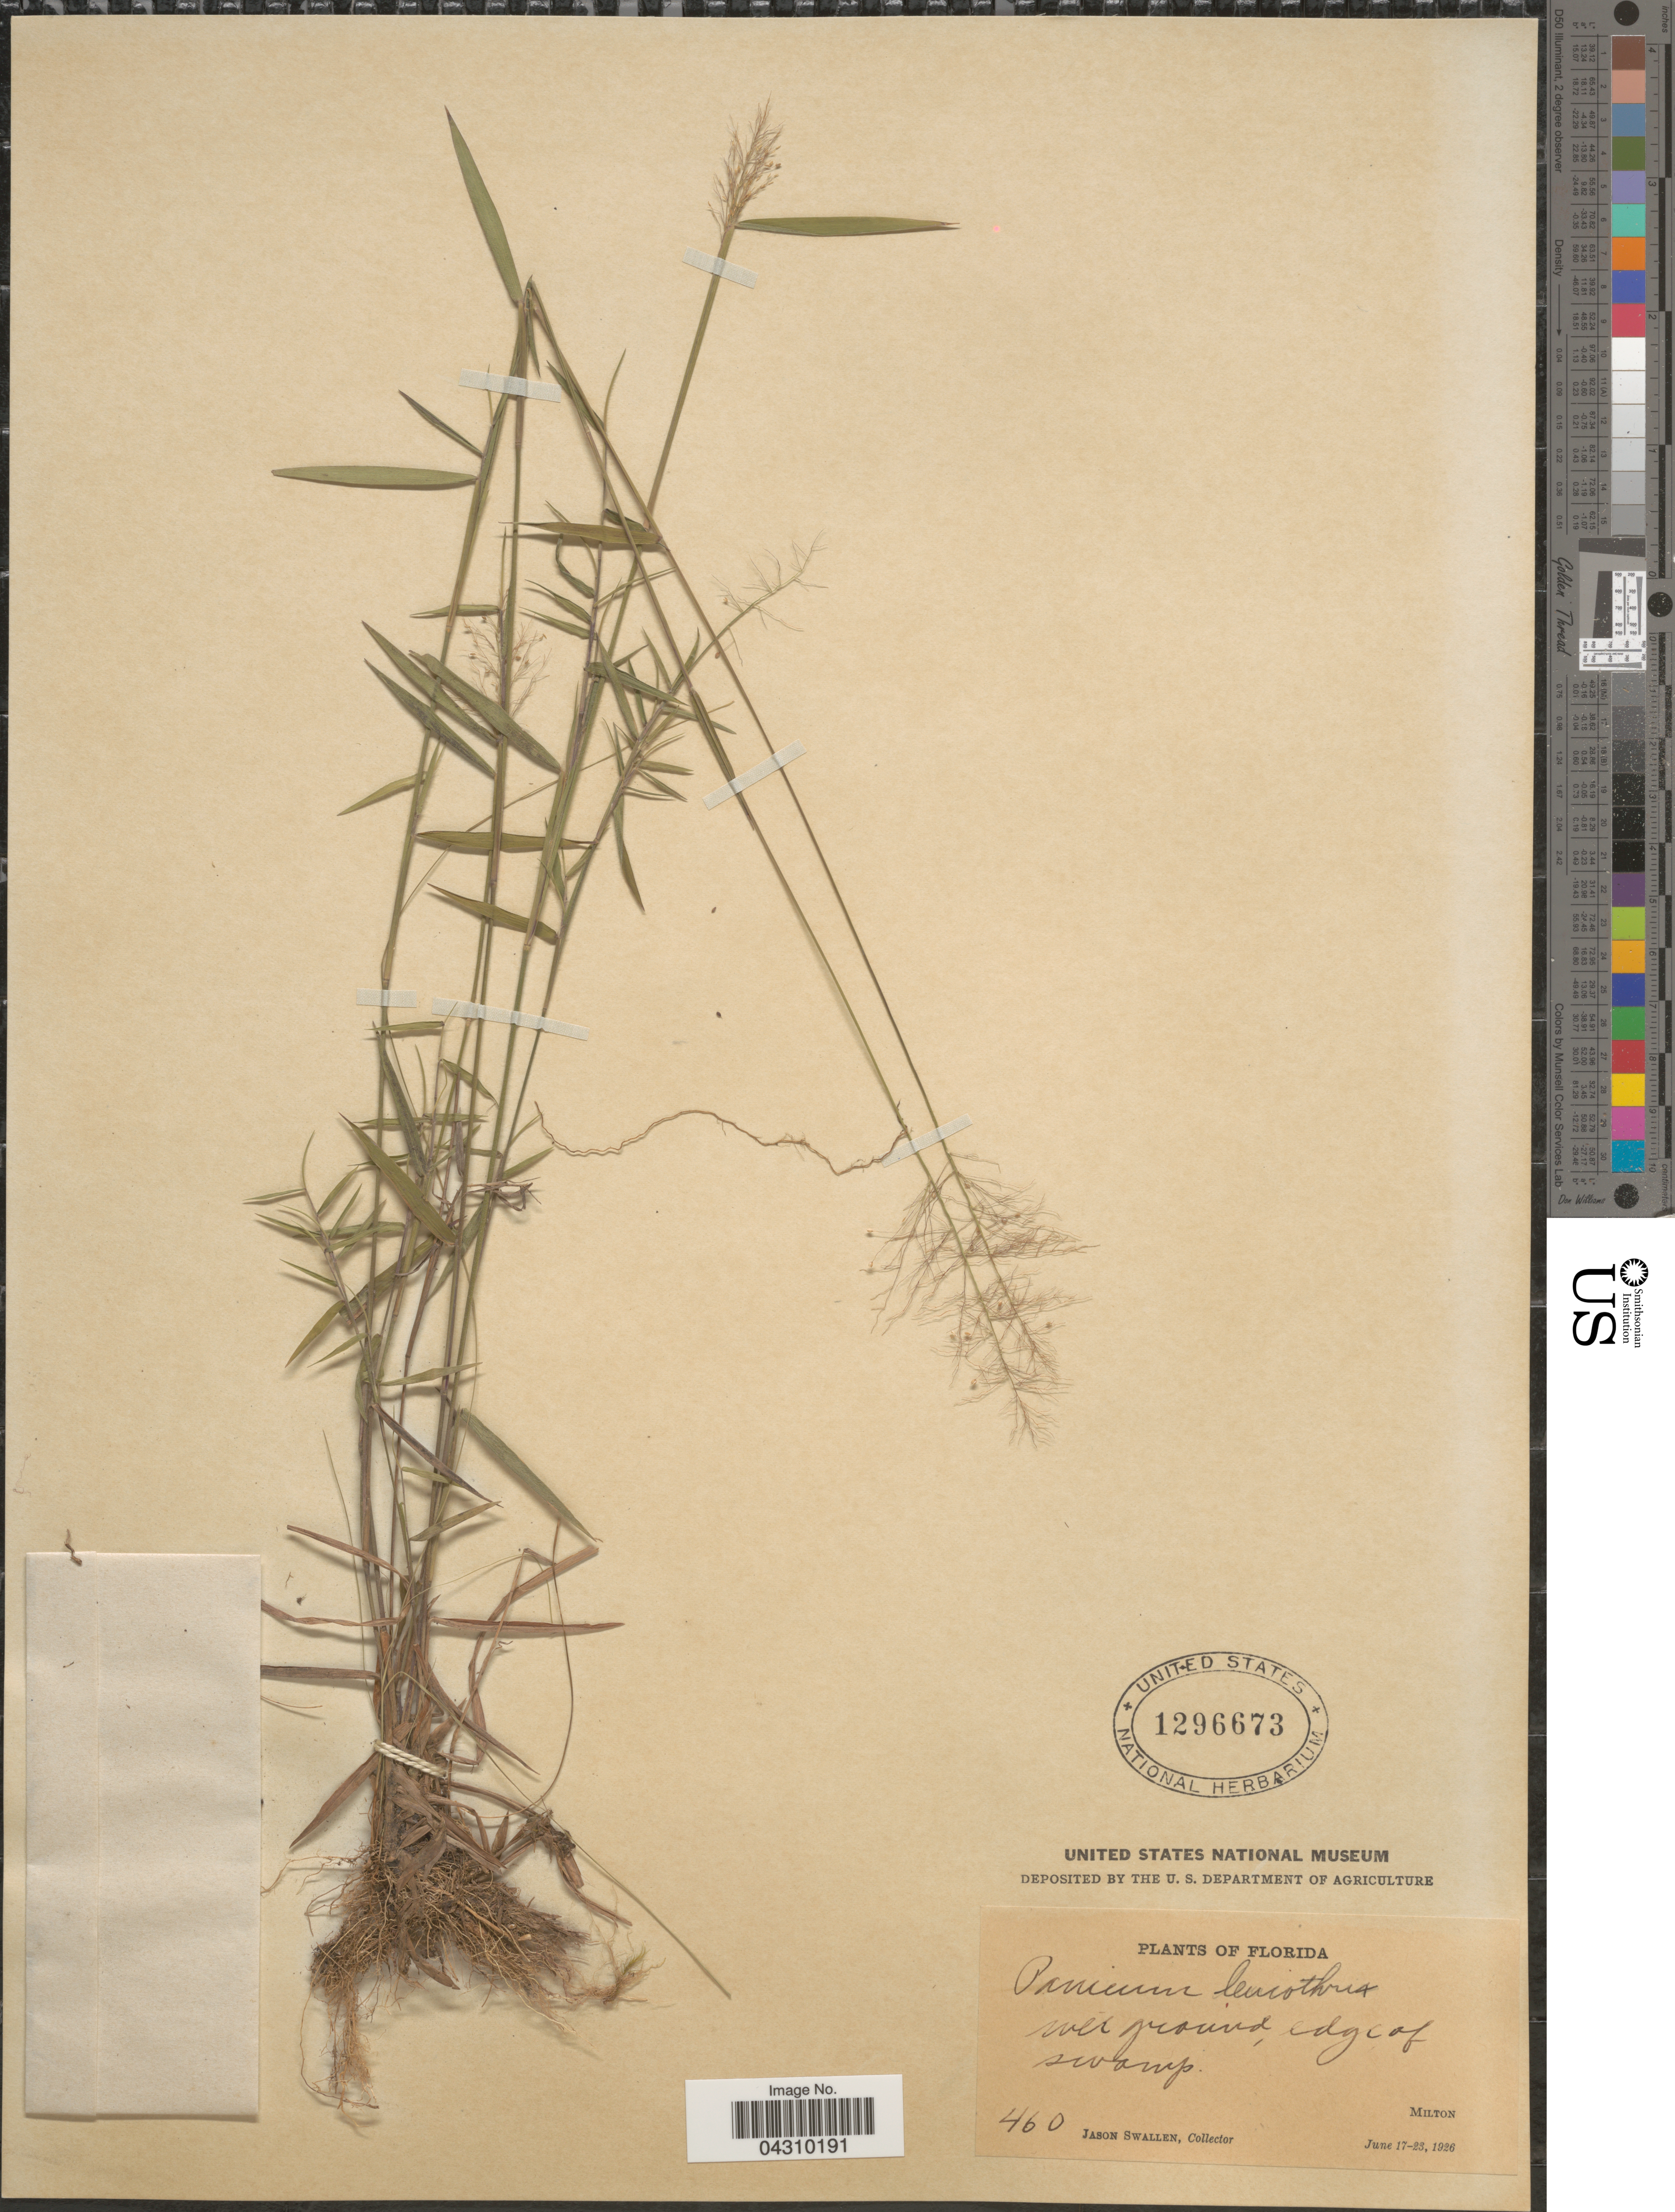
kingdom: Plantae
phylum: Tracheophyta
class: Liliopsida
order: Poales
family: Poaceae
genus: Dichanthelium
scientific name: Dichanthelium acuminatum var. acuminatum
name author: (Sw.) Gould & C.A. Clark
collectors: J. R. Swallen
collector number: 460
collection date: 1926-06-17/1926-06-23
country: United States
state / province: Florida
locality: Wet ground, edge of swamp. Milton.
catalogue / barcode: US 1296673